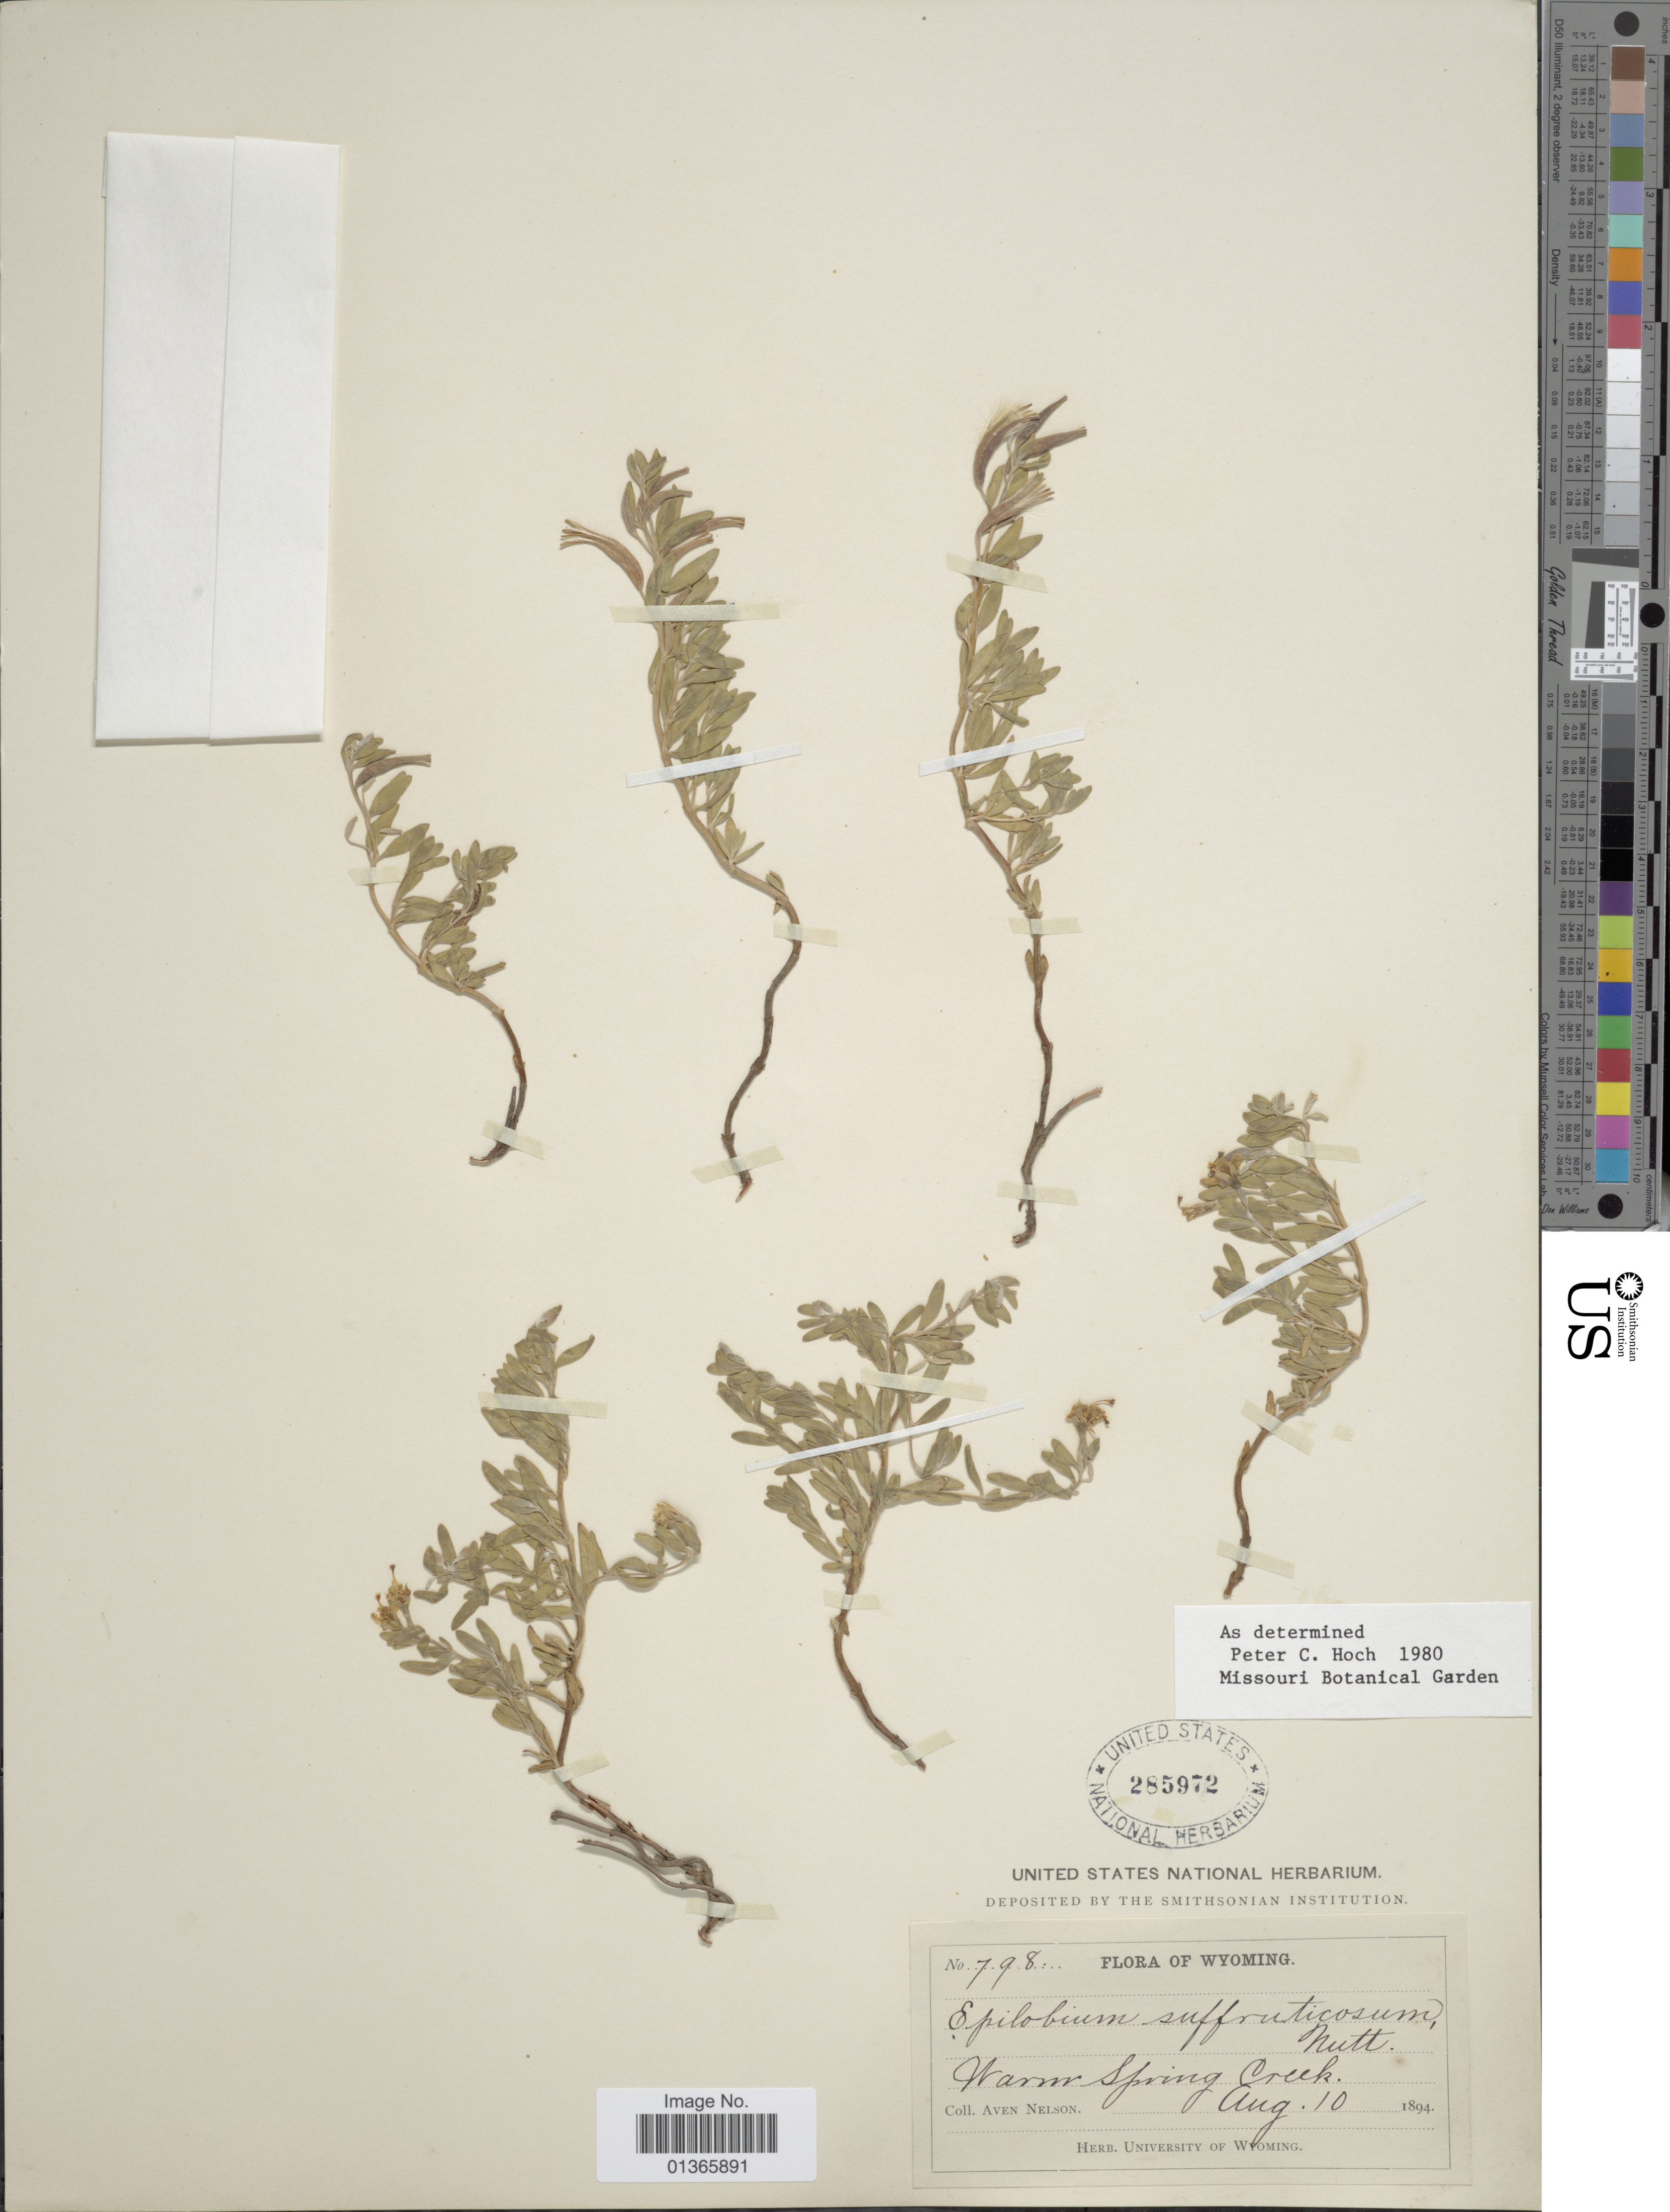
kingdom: Plantae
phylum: Tracheophyta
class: Magnoliopsida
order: Myrtales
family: Onagraceae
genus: Epilobium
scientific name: Epilobium suffruticosum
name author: Nutt. ex Torr. & A. Gray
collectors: A. Nelson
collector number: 798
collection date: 1894-08-10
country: United States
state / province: Wyoming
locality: Warm Spring Creek.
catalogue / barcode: US 285972